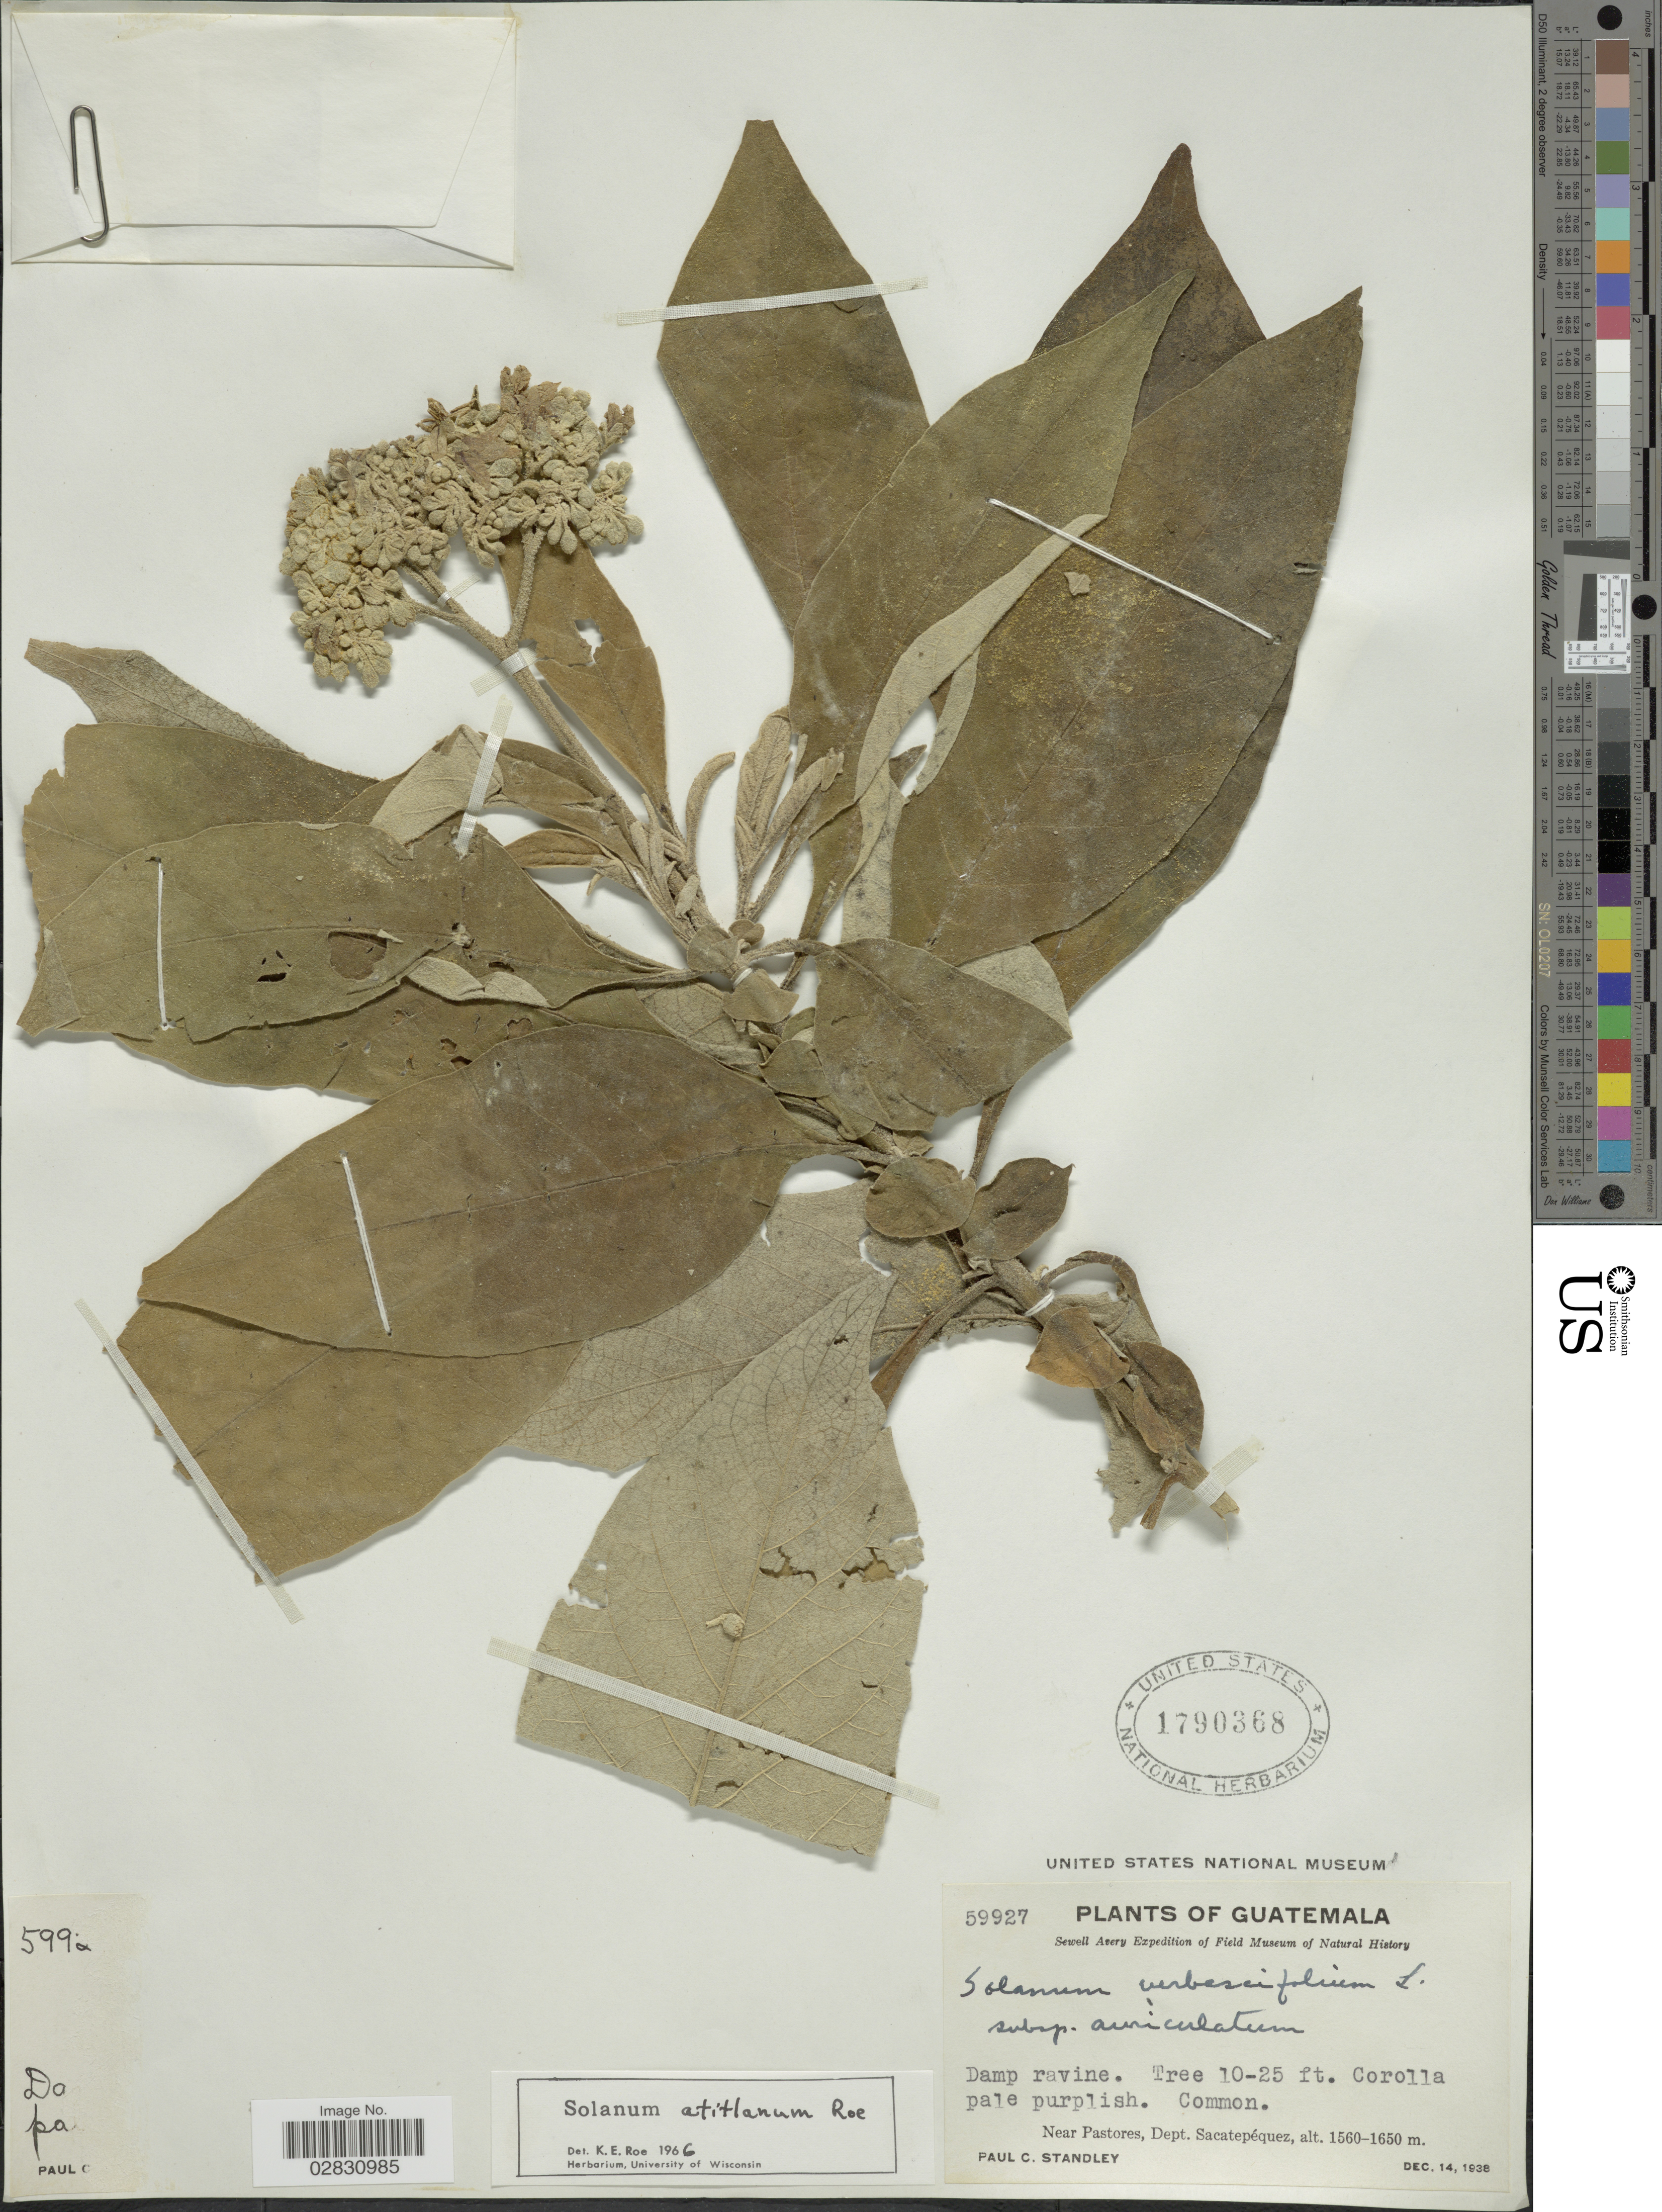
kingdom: Plantae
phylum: Tracheophyta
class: Magnoliopsida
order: Solanales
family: Solanaceae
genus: Solanum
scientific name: Solanum atitlanum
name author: K.E. Roe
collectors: P. C. Standley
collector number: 59927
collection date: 1938-12-14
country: Guatemala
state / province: Sacatepéquez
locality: Near Pastores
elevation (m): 1560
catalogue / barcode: US 1790368